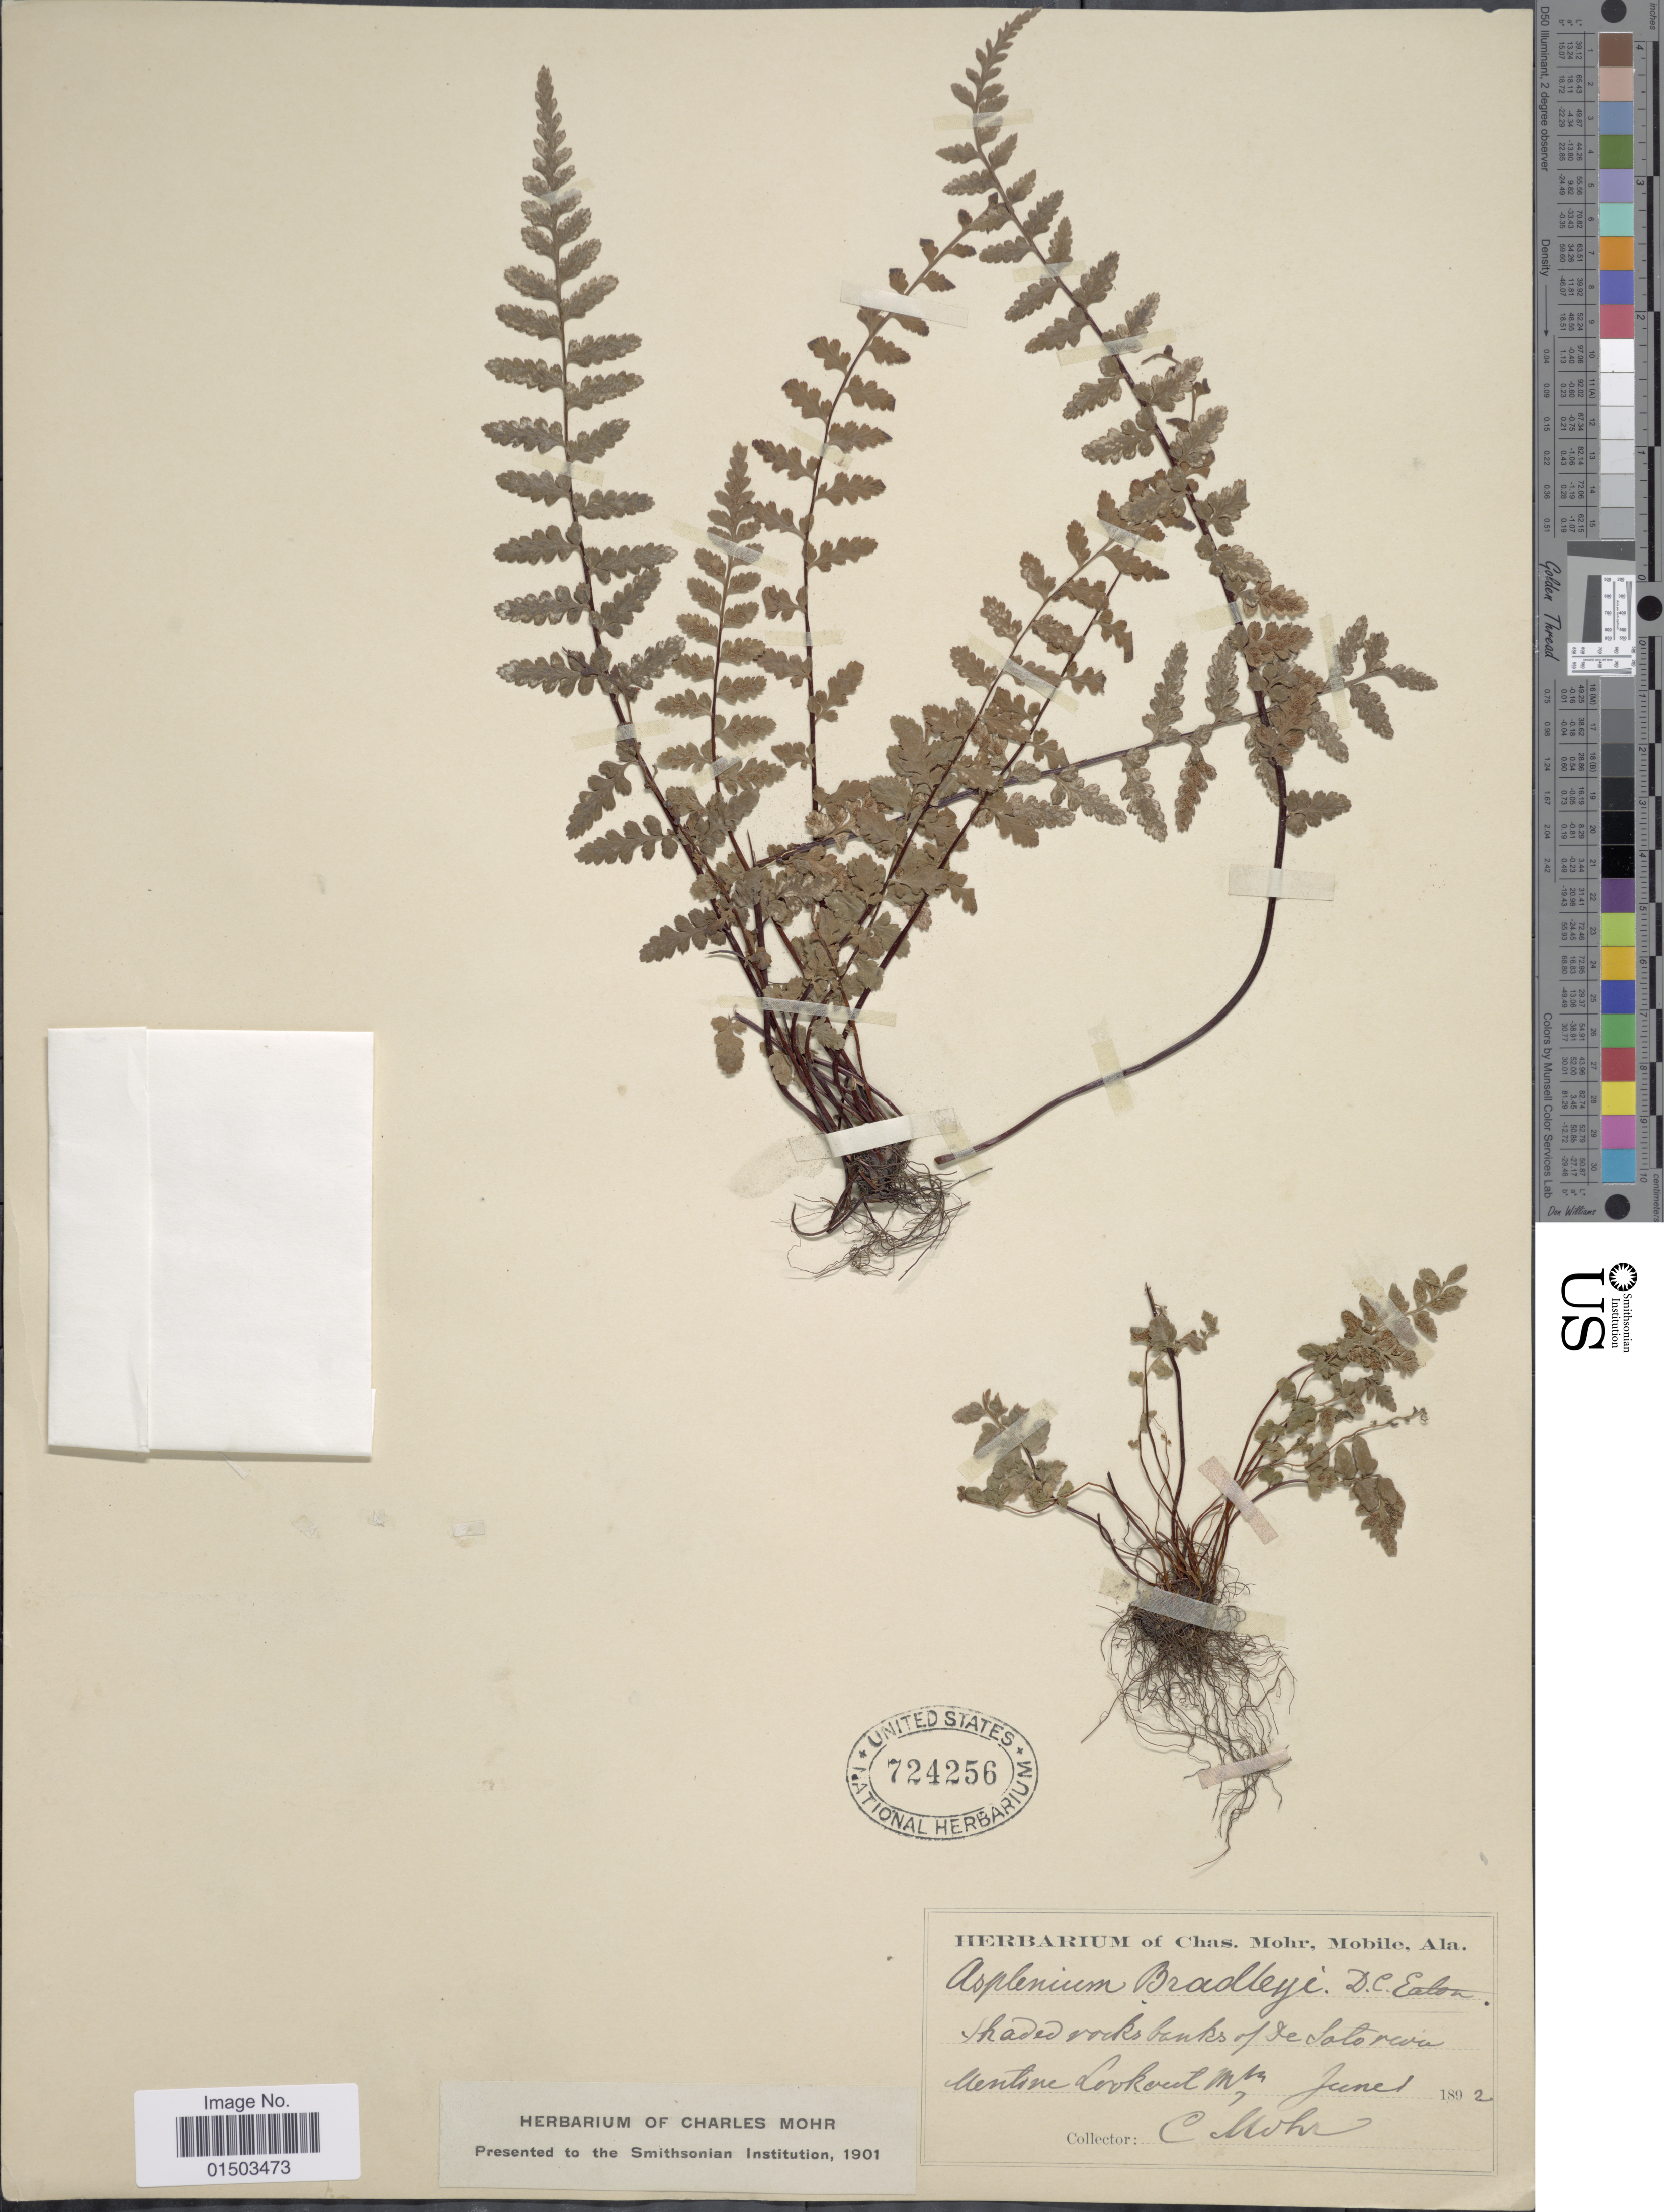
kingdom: Plantae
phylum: Tracheophyta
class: Polypodiopsida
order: Polypodiales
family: Aspleniaceae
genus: Asplenium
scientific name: Asplenium bradleyi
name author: D.C. Eaton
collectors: C. T. Mohr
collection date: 1892-06-01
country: United States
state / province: Alabama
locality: Shade rocks banks of de Soto river Mentone Lookout Mtn.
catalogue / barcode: US 724256